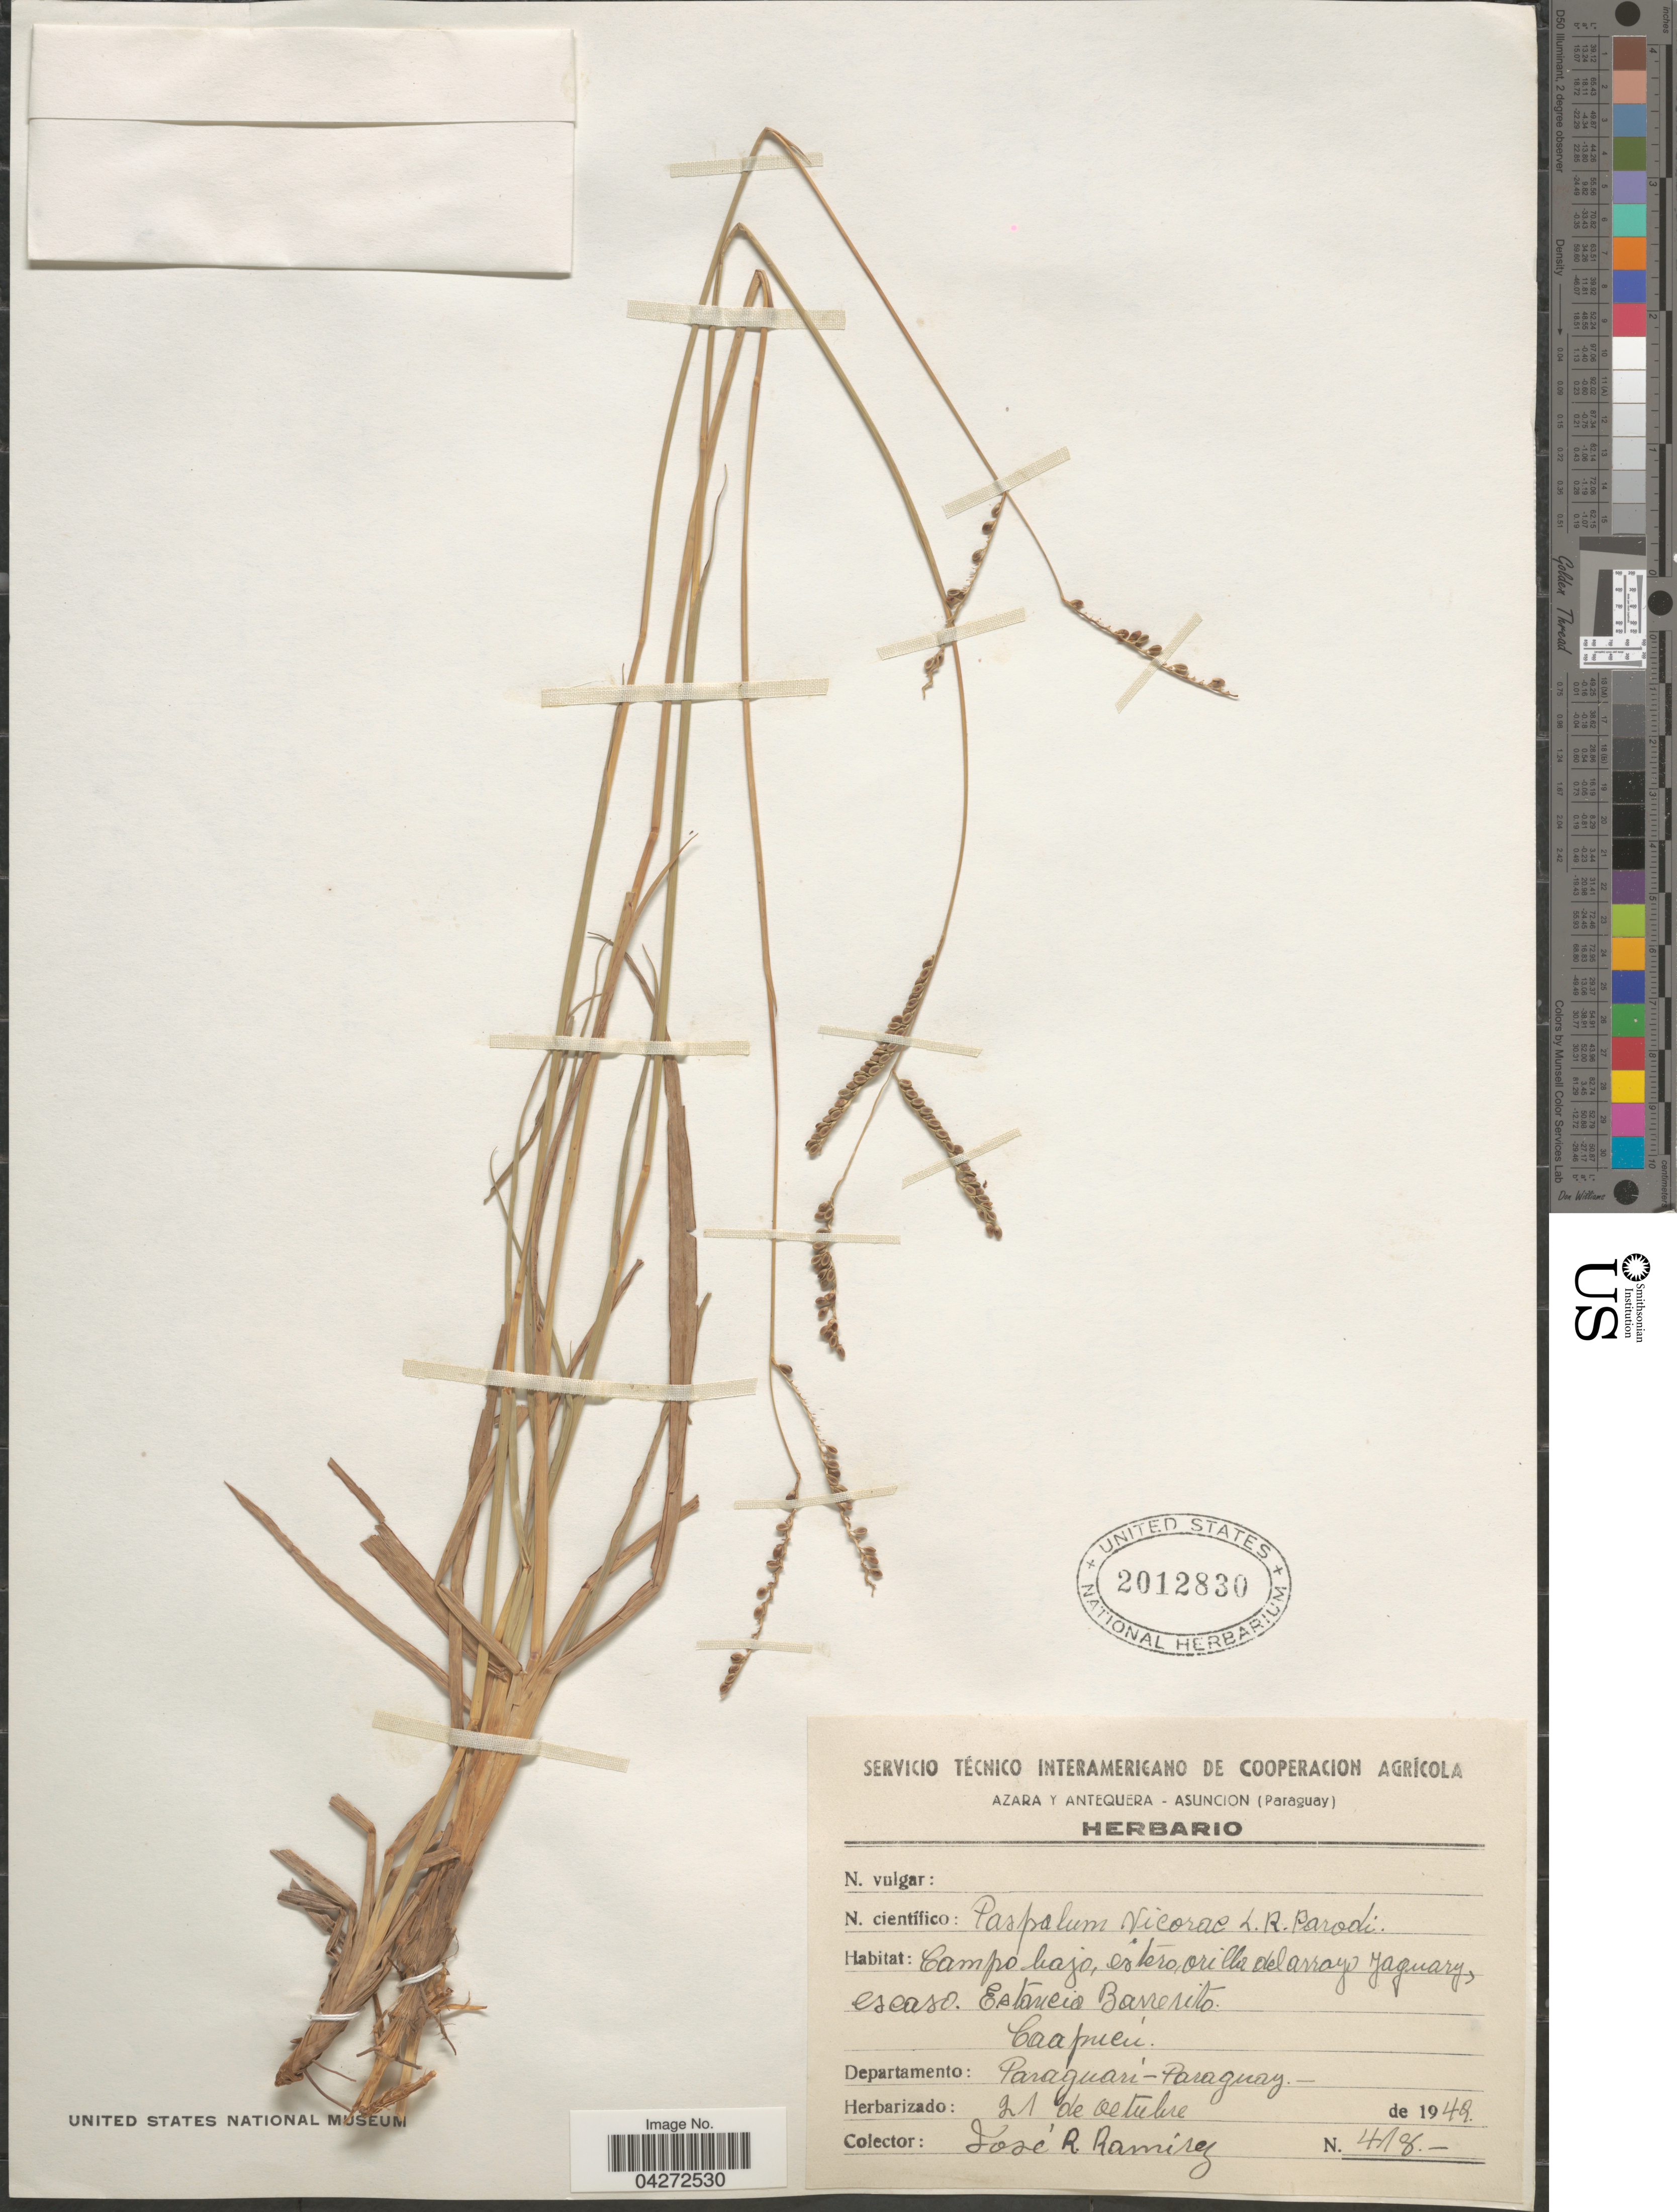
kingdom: Plantae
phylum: Tracheophyta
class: Liliopsida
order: Poales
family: Poaceae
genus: Paspalum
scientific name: Paspalum nicorae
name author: Parodi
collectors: J. Ramírez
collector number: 418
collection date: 1949-10-21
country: Paraguay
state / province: Paraguari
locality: Campo bajo, estero, orilla del arroyo Jaguary, escaso. Estaneio Barrerito. Caapucú. Departamento: Paraguari.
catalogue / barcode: US 2012830